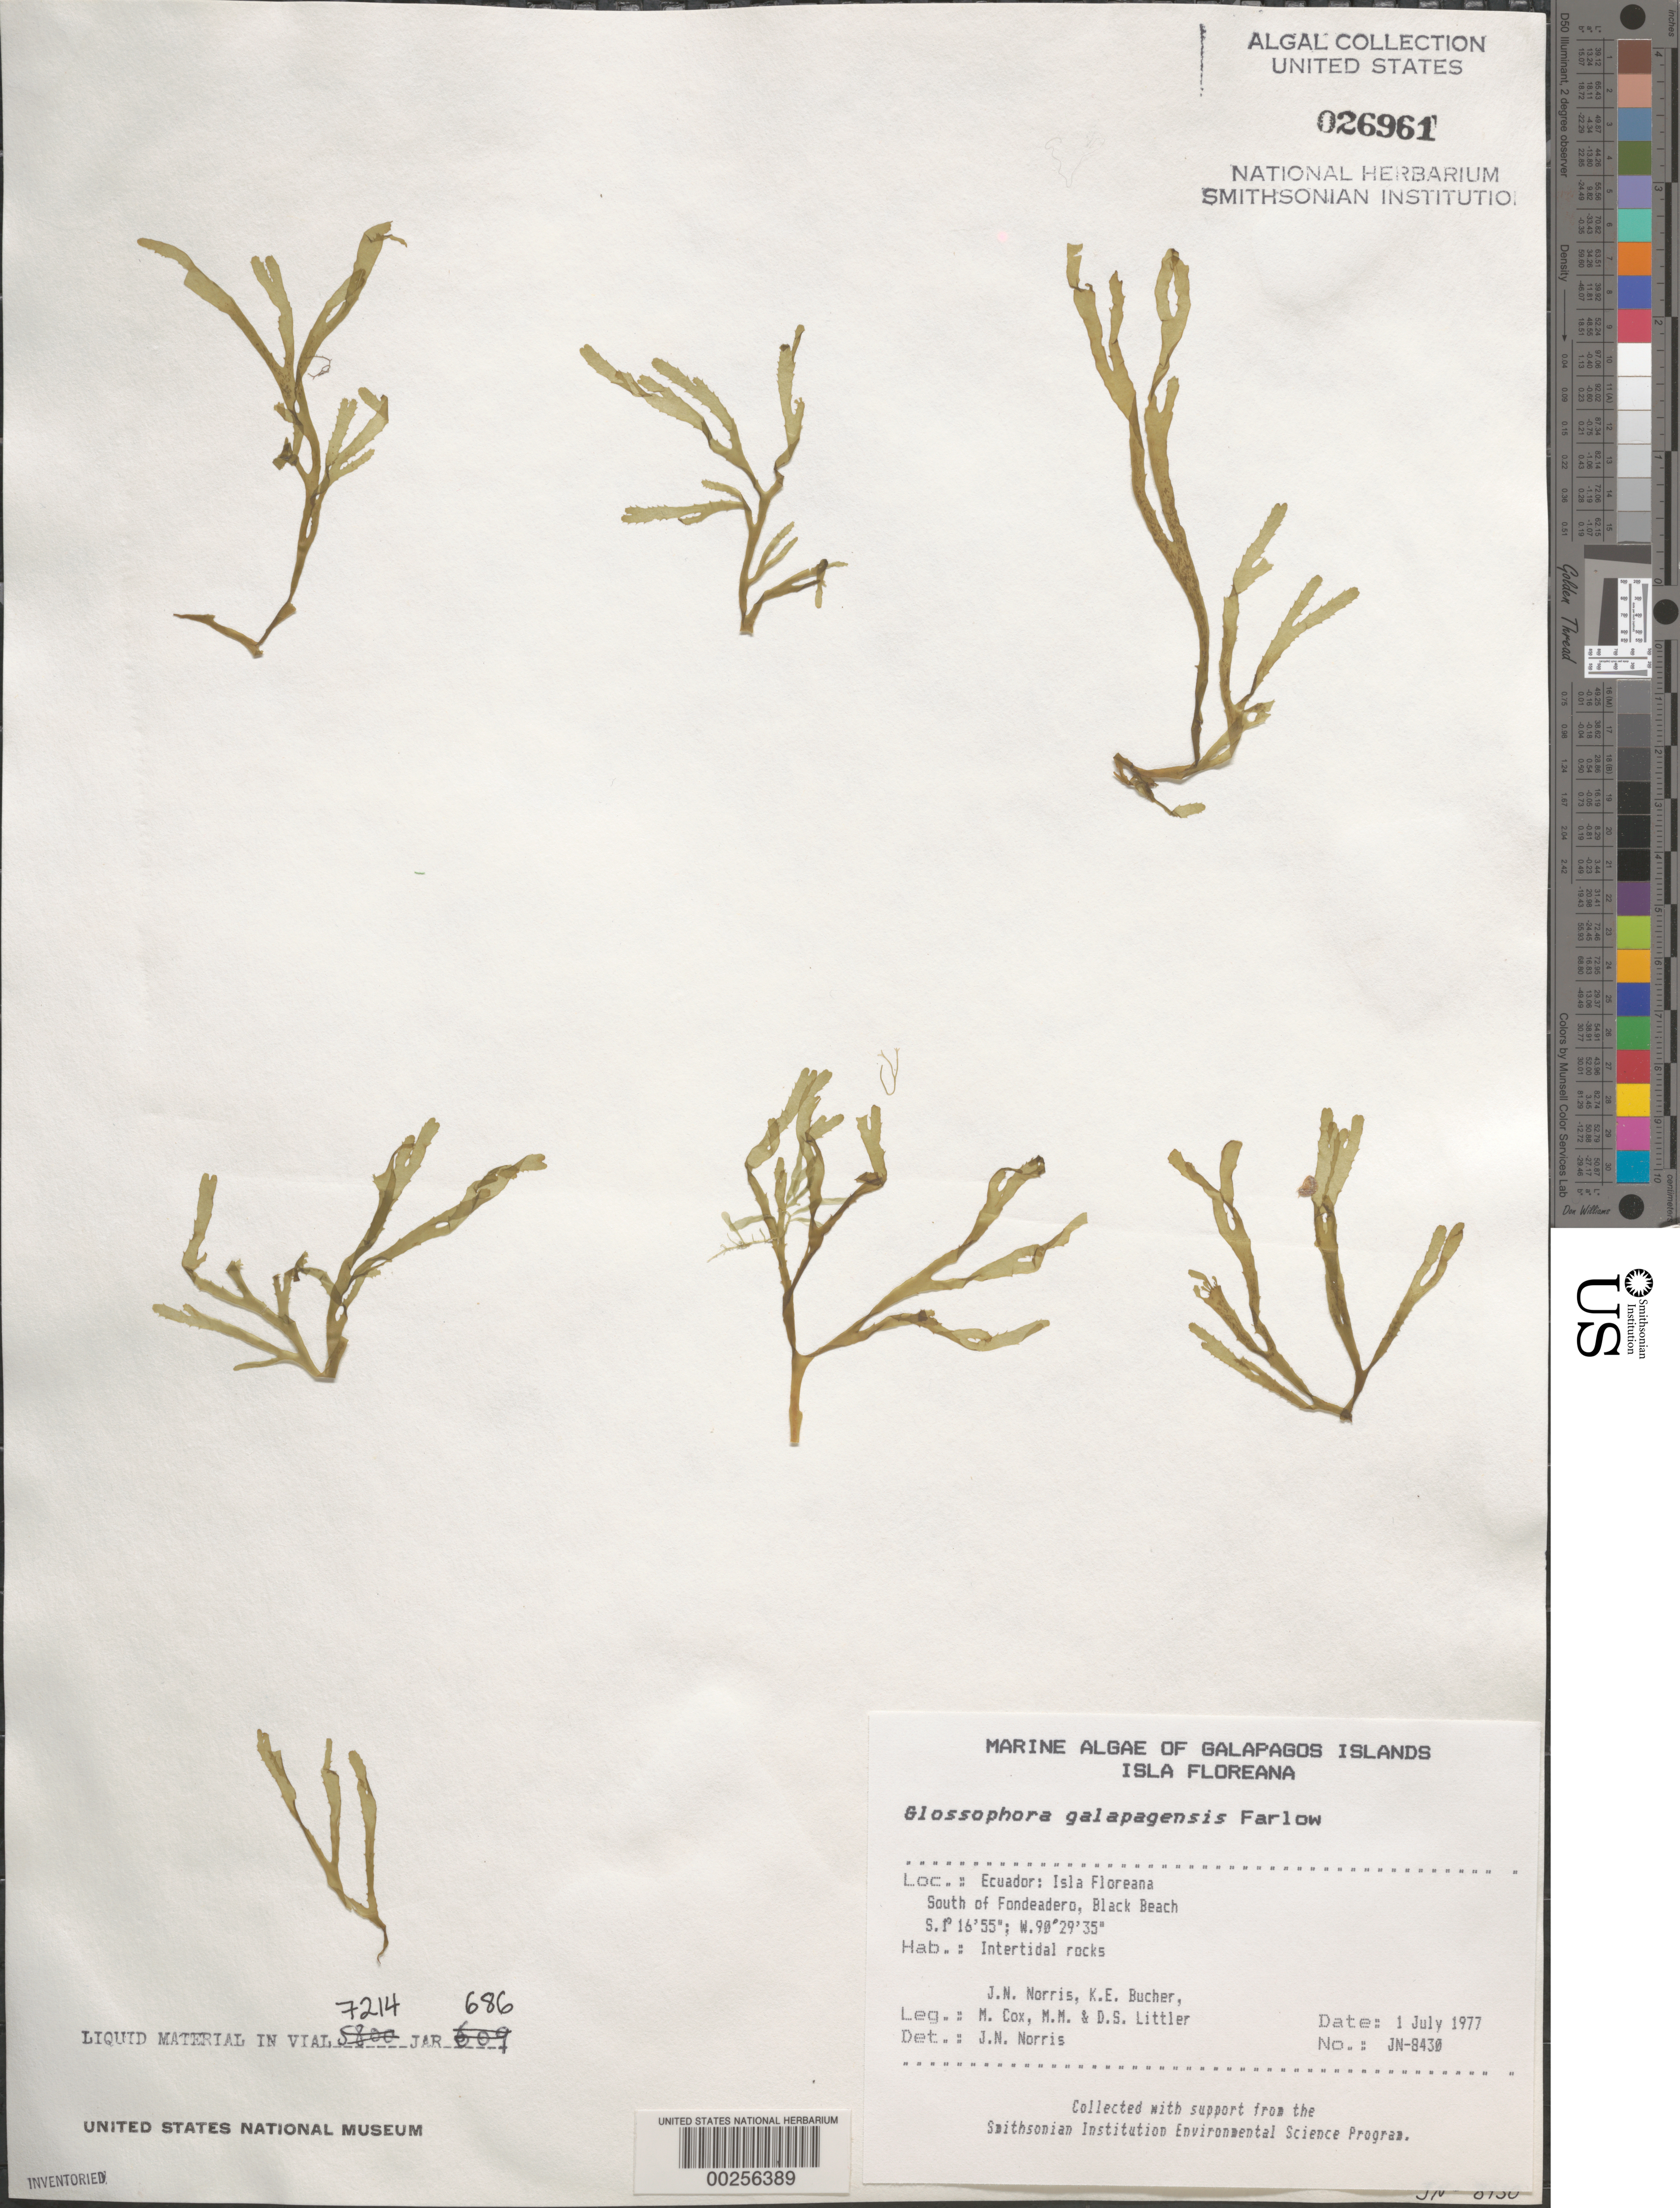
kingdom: Chromista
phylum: Ochrophyta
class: Phaeophyceae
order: Dictyotales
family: Dictyotaceae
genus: Dictyota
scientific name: Dictyota galapagensis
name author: (Farl.) De Clerck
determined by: Algae name updating Project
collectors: J. N. Norris, K. E. Bucher, M. Cox, M. M. Littler & D. S. Littler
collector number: JN-8430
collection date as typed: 01 Jul 1977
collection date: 1977-07-01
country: Ecuador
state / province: Colón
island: Floreana [Charles, Santa Maria]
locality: Black Beach south of Fondeadero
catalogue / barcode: US 26961